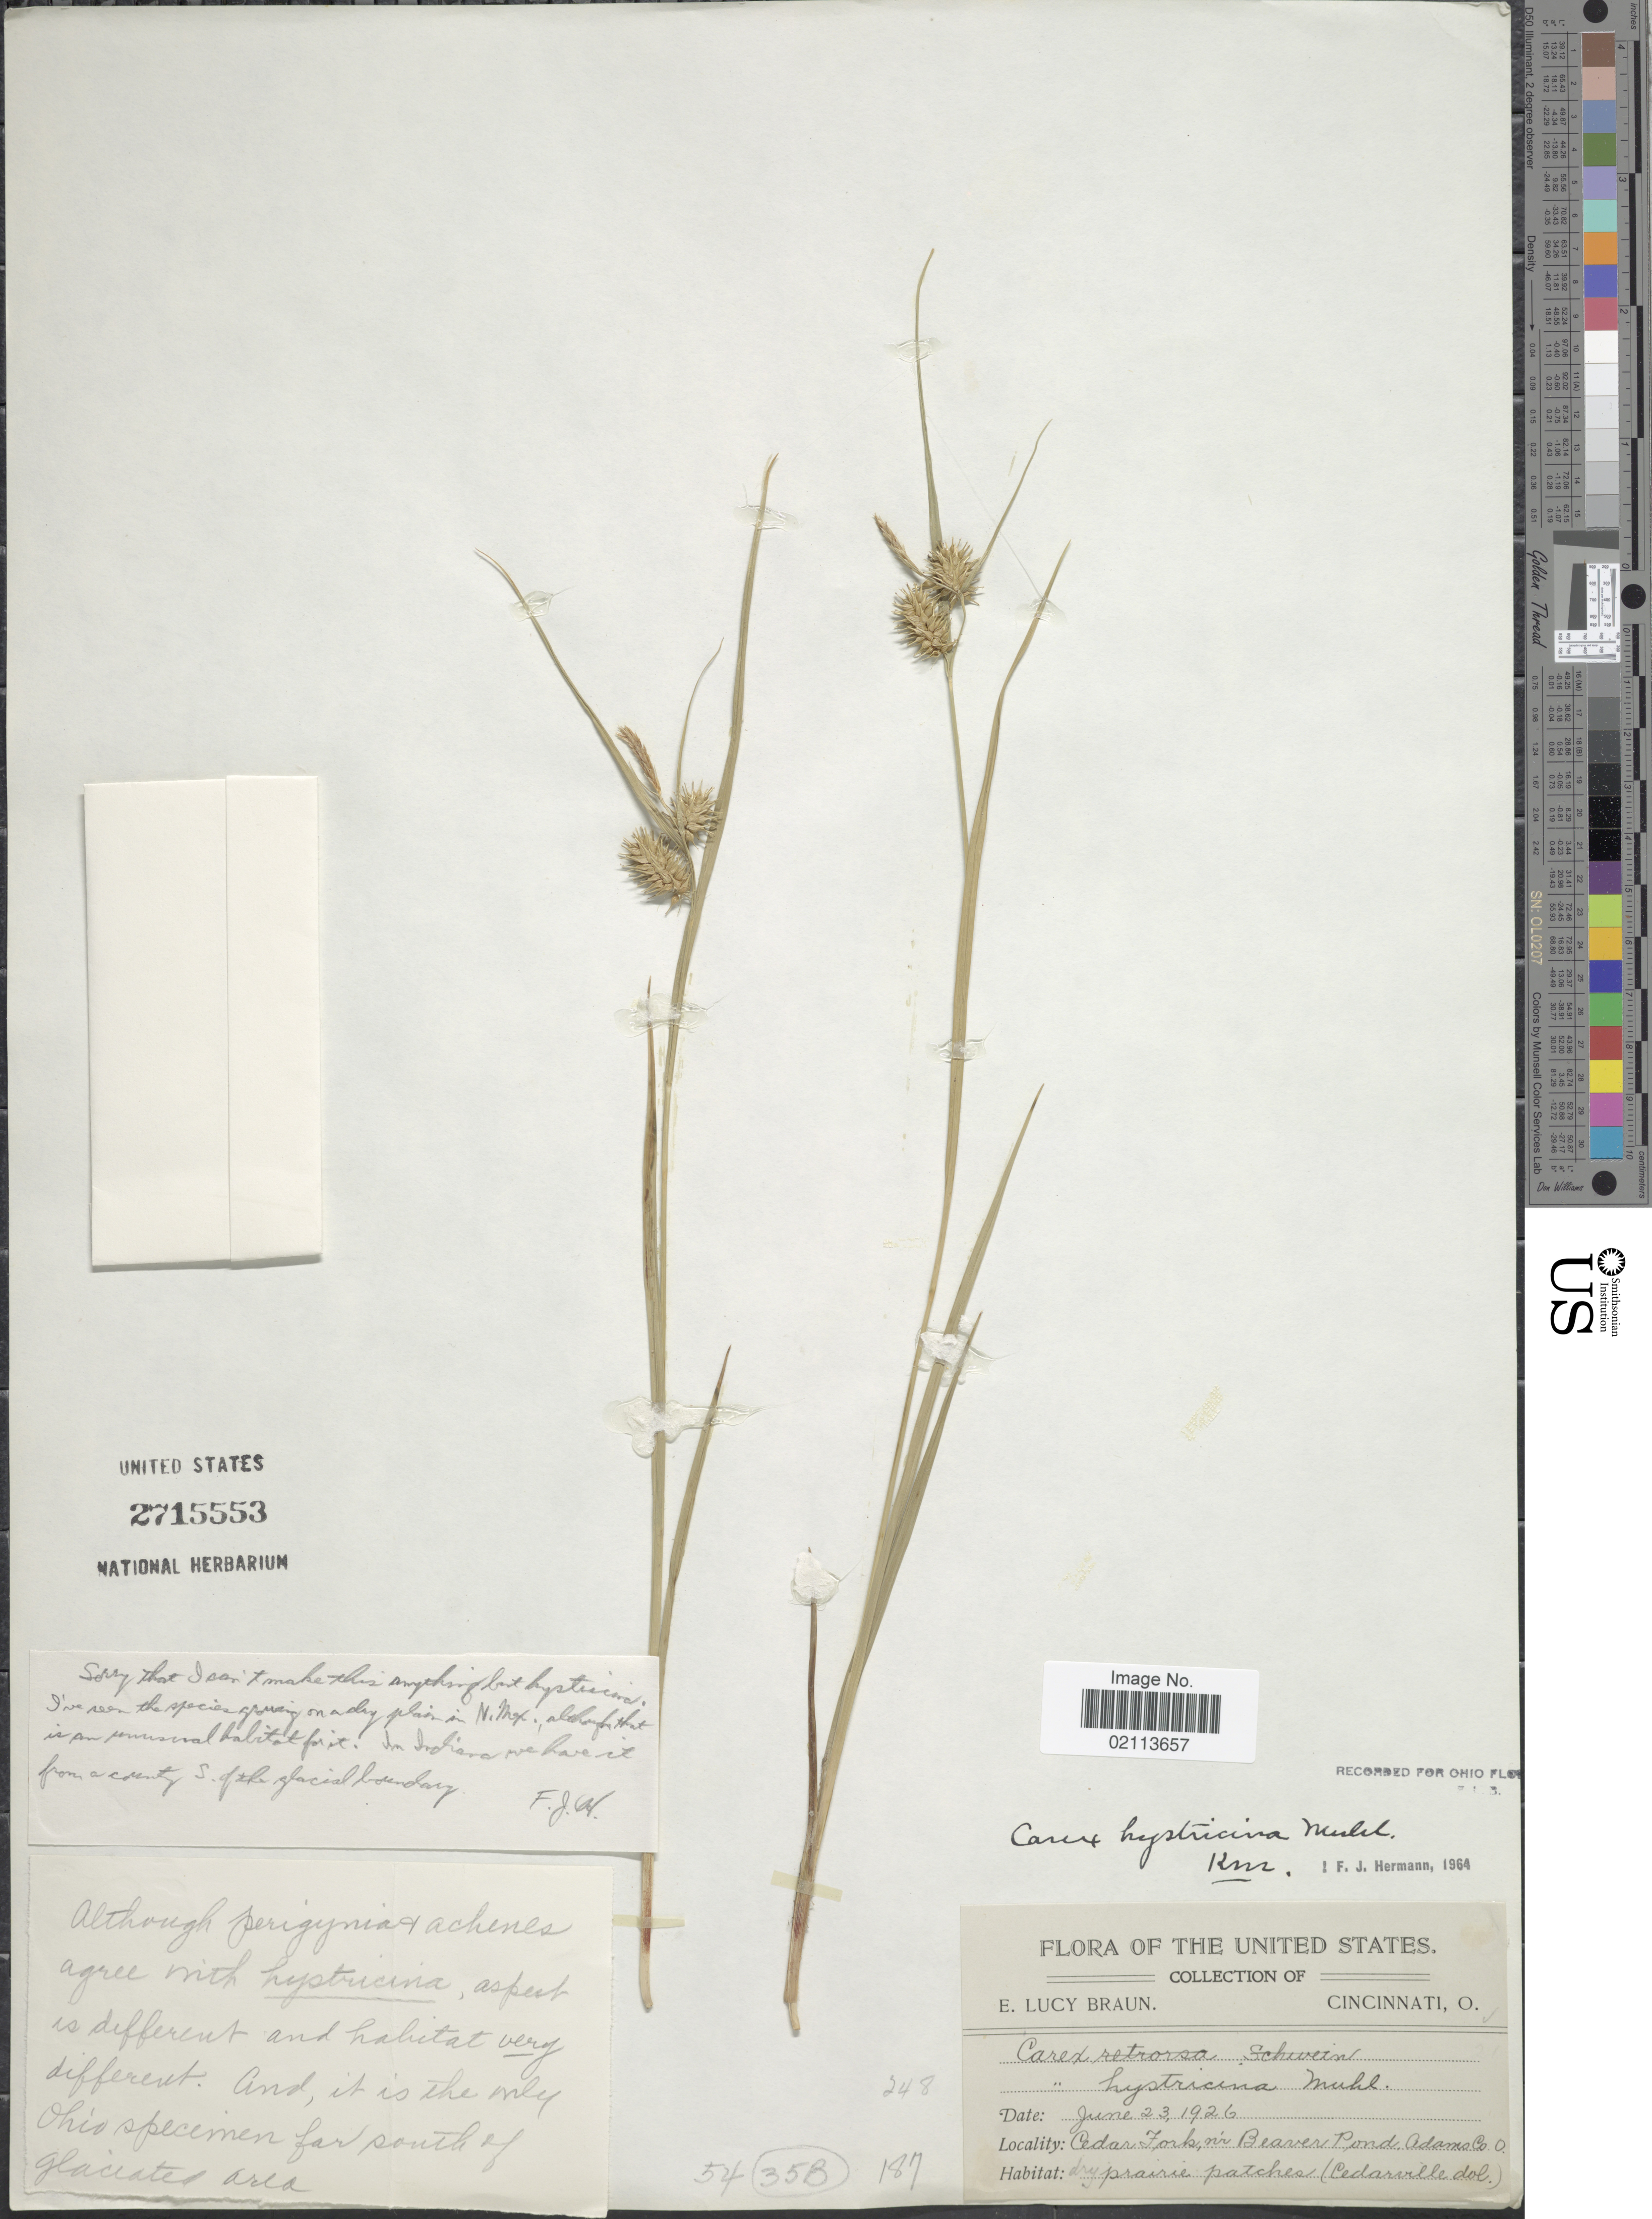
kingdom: Plantae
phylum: Tracheophyta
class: Liliopsida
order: Poales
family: Cyperaceae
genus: Carex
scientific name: Carex hystericina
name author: Muhl. ex Willd.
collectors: E. L. Braun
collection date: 1926-06-23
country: United States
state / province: Ohio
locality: Cedar Fork, nr Beaver Pond, Adams Co, dry prairie patches (Cedarville dol)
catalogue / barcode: US 2715553